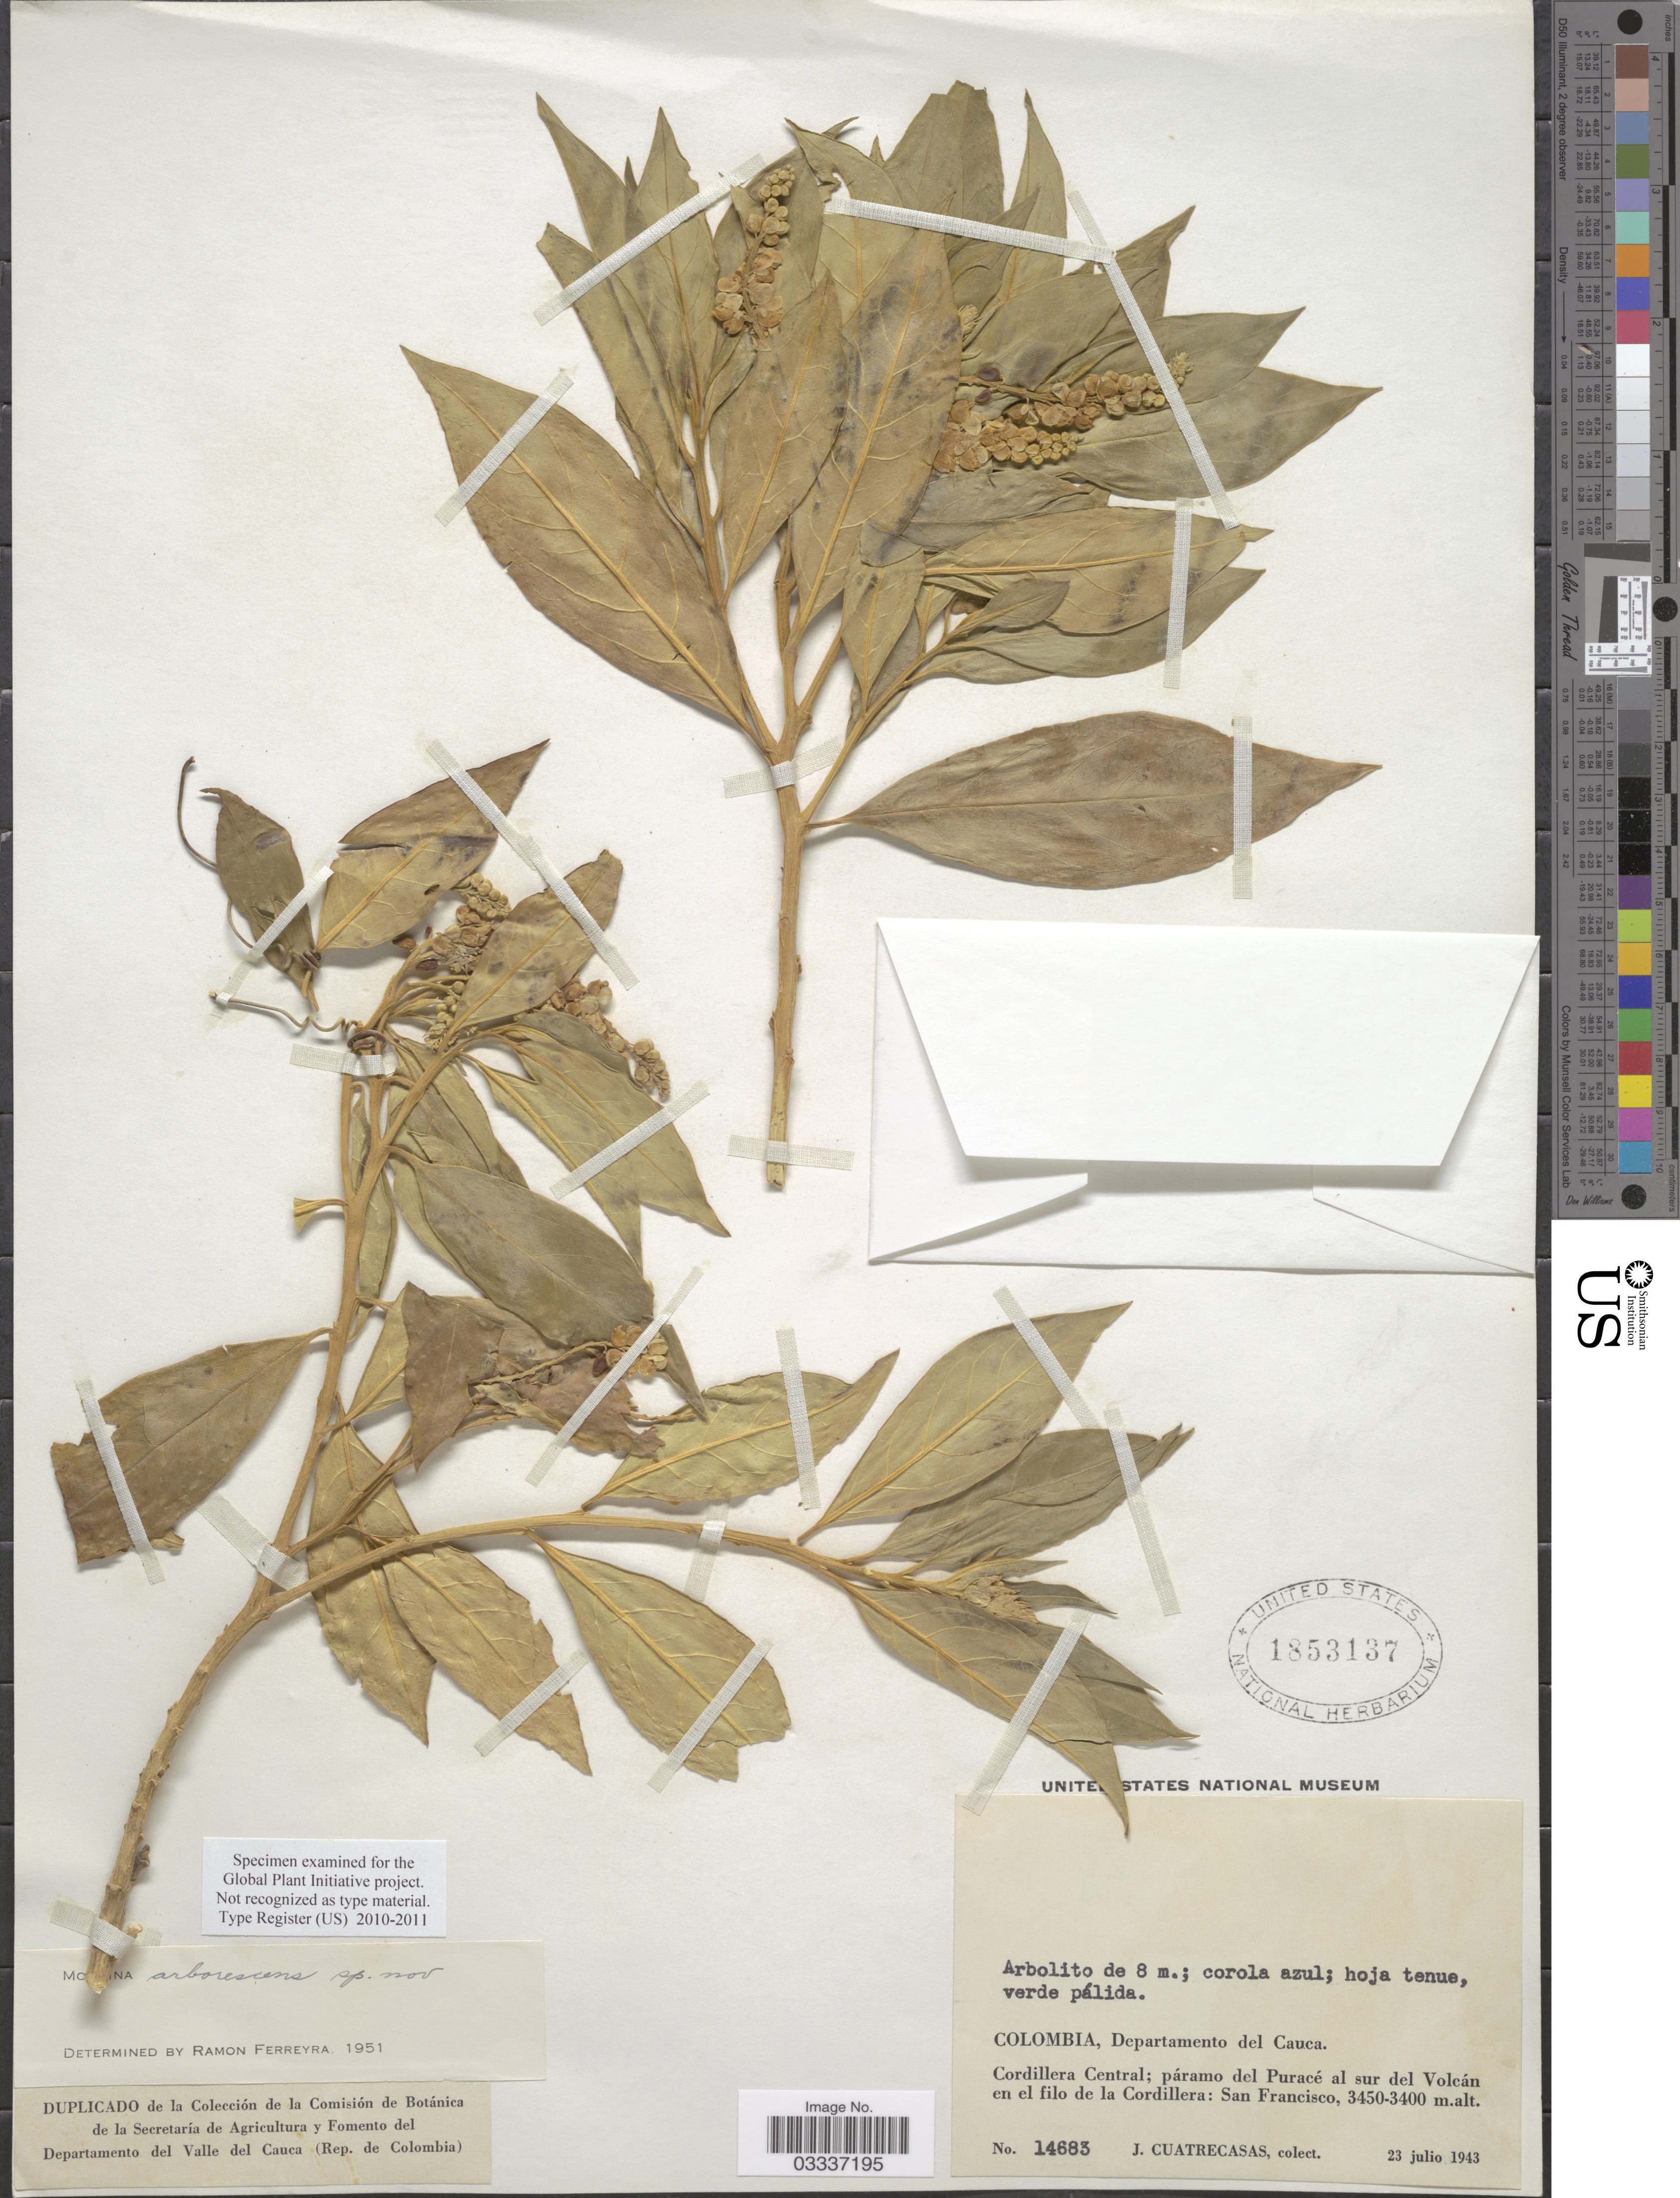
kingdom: Plantae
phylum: Tracheophyta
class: Magnoliopsida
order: Fabales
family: Polygalaceae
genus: Monnina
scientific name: Monnina arborescens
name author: Ferreyra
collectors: J. Cuatrecasas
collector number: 14683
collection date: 1943-07-23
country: Colombia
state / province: Cauca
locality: Departamento del Cauca. Cordillera Central; páramo del Puracé al sur del Volcán en el filo de la Cordillera: San Francisco.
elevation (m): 3400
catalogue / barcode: US 1853137